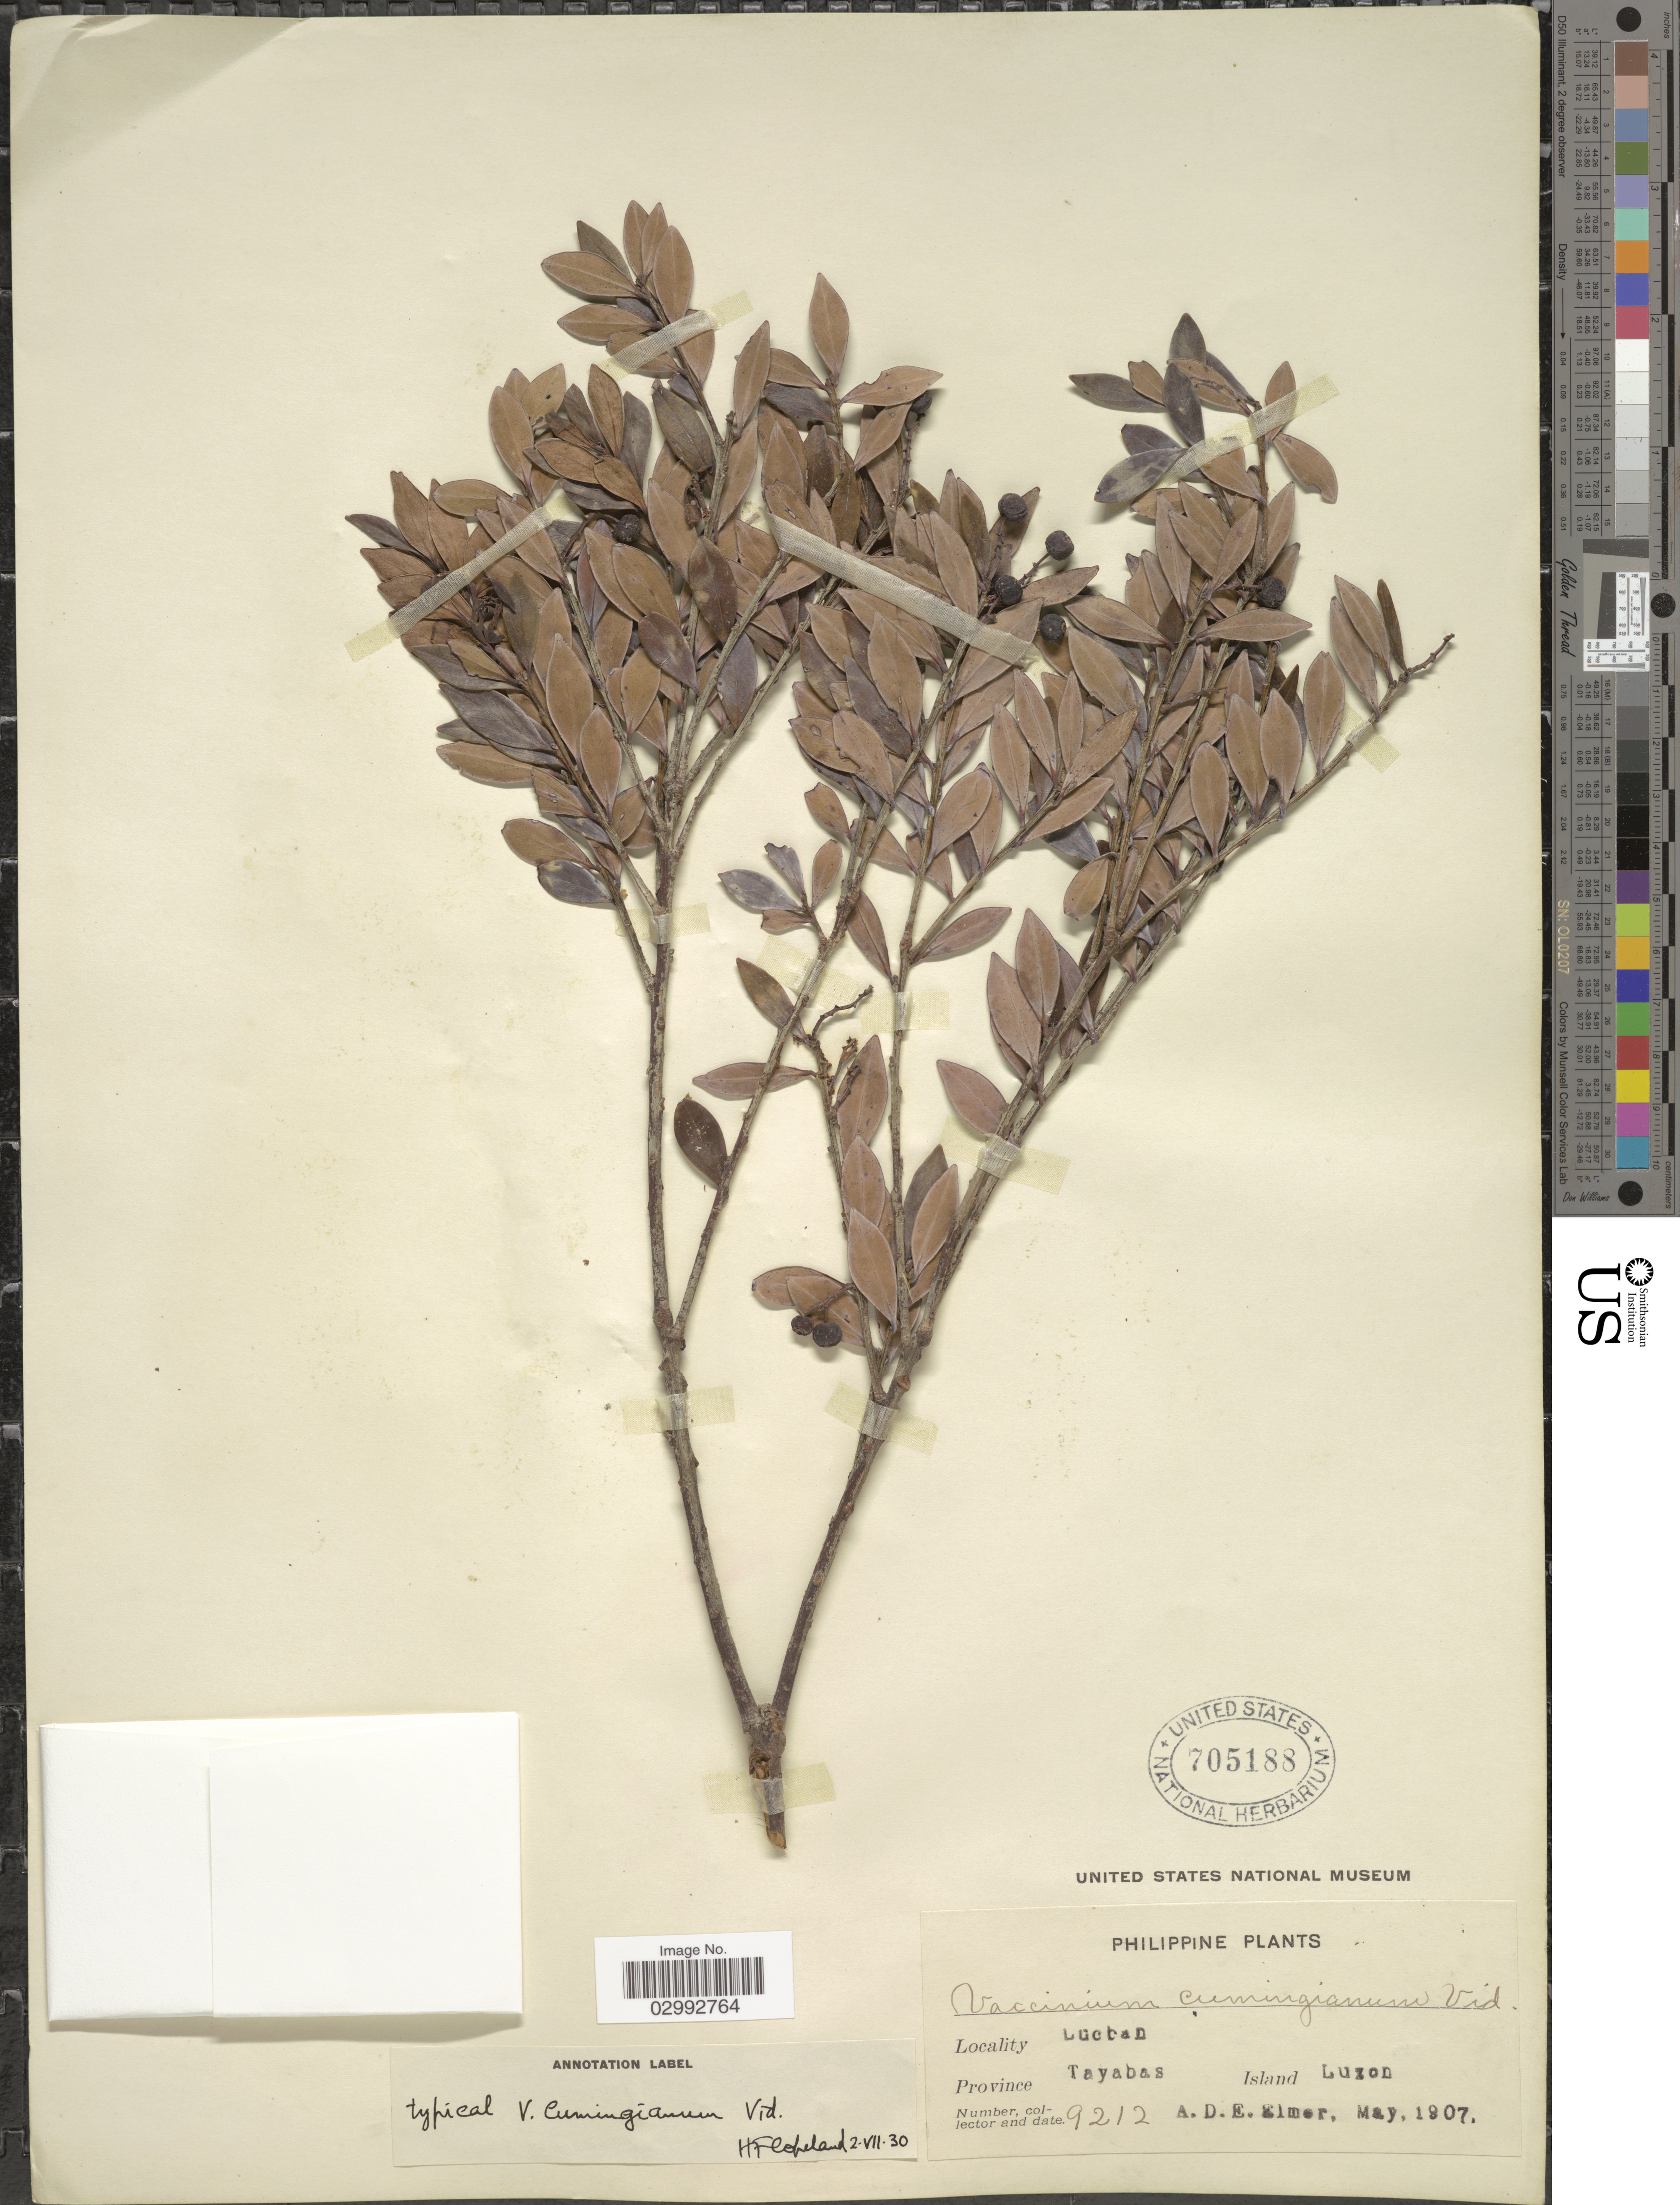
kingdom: Plantae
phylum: Tracheophyta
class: Magnoliopsida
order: Ericales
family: Ericaceae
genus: Vaccinium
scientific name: Vaccinium cumingianum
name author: S. Vidal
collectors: A. D. E. Elmer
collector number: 9212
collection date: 1907-05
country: Philippines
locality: Lucban, Province Tayabas, Island Luzon.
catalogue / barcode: US 705188